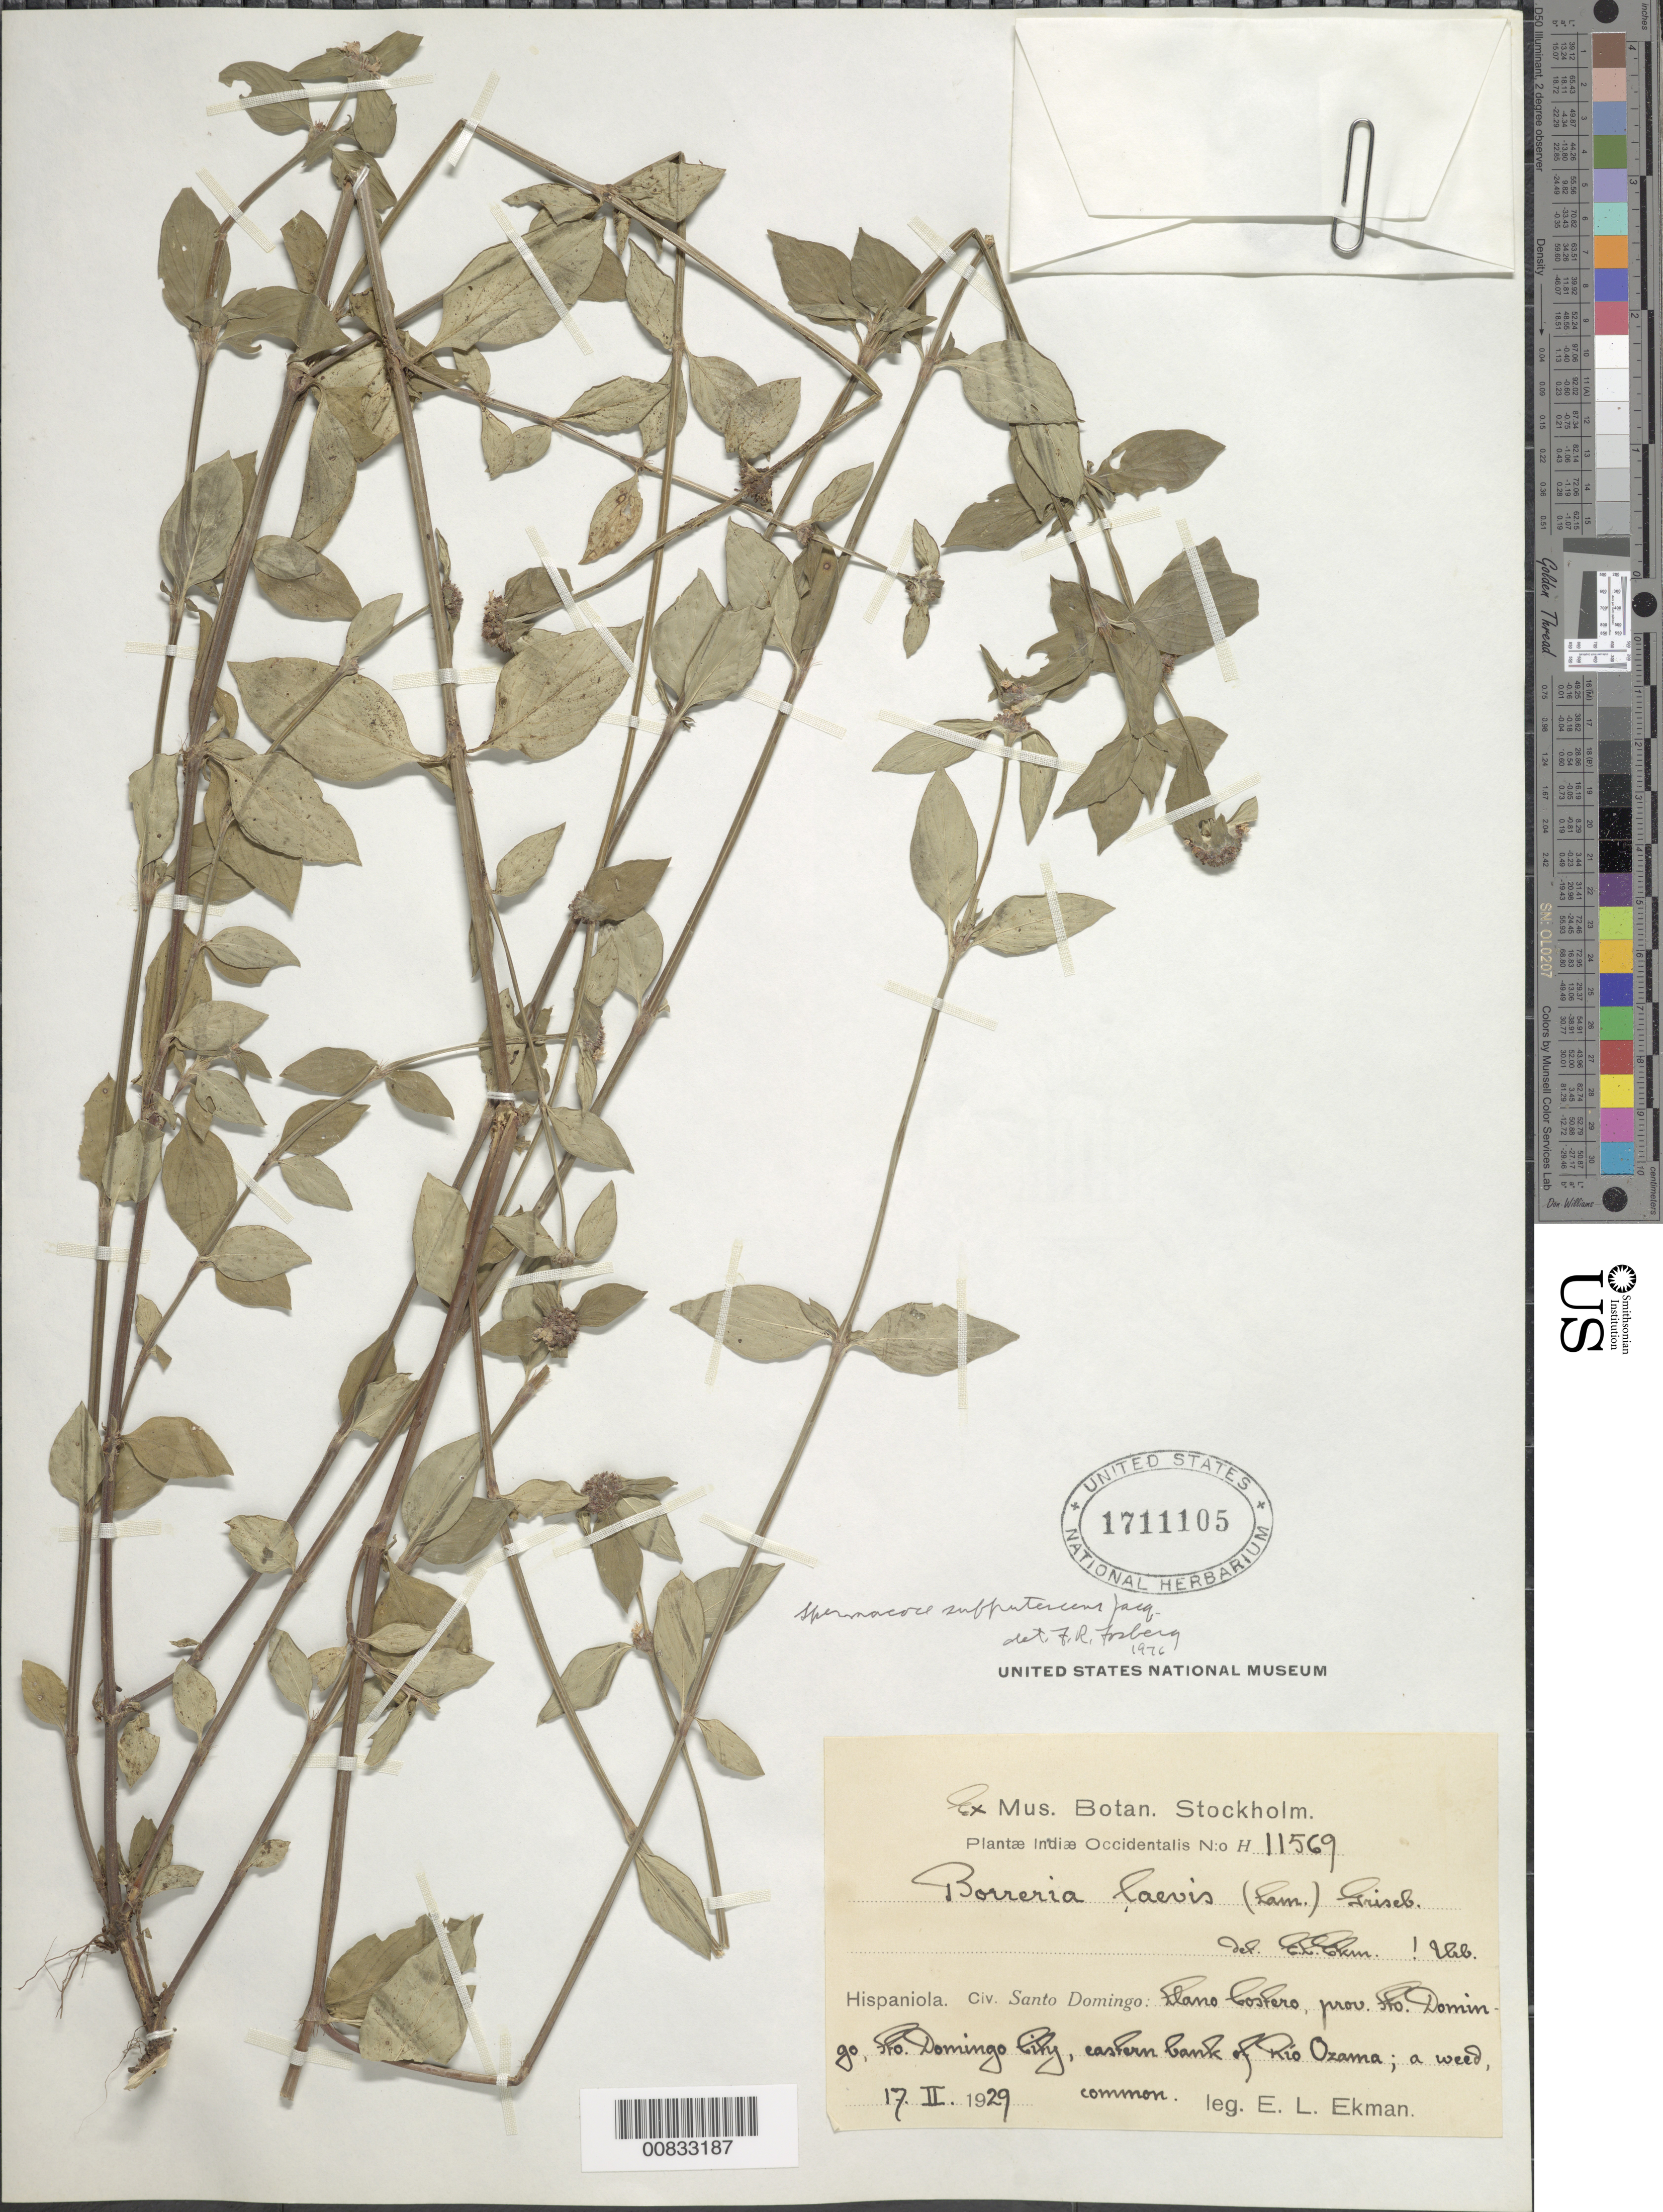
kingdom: Plantae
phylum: Tracheophyta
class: Magnoliopsida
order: Gentianales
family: Rubiaceae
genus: Spermacoce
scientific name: Spermacoce remota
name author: Lam.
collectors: E. L. Ekman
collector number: H 11569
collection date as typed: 17 Feb 1929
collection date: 1929-02-17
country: Dominican Republic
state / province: Distrito Nacional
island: Hispaniola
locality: Llano Costero, Santo Domingo City, eastern bank of Río Ozama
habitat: River bank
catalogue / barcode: US 1711105